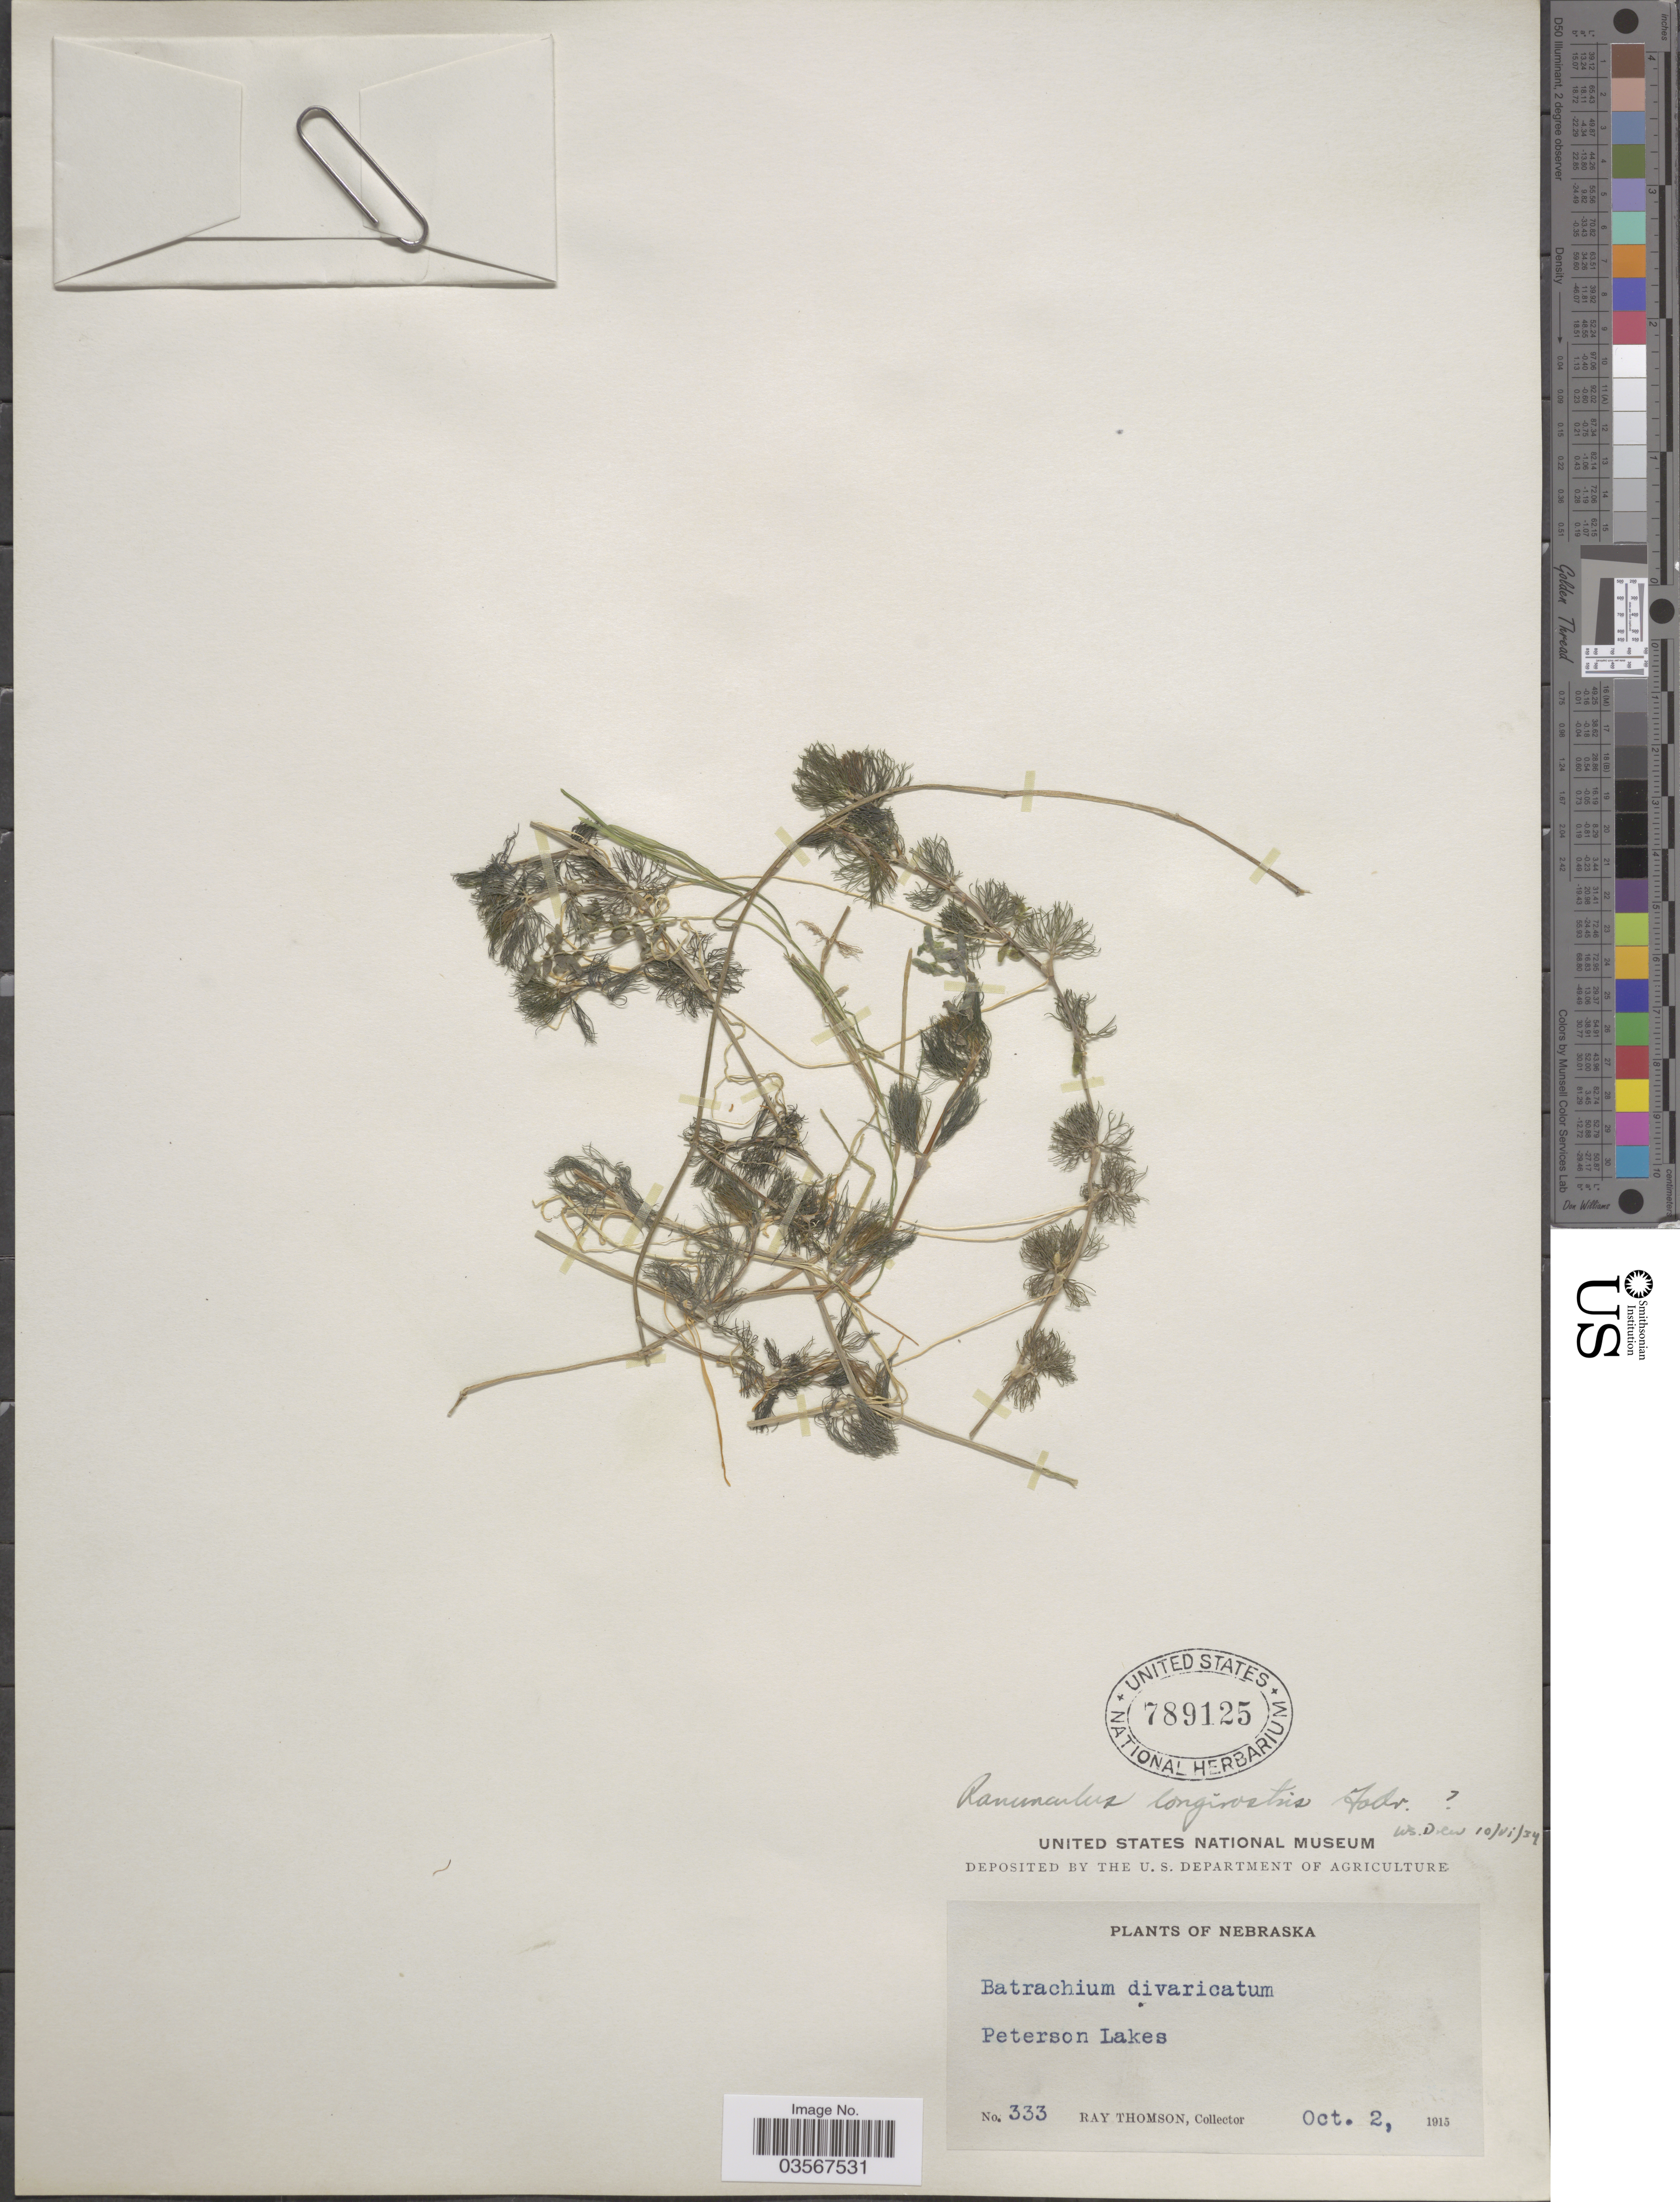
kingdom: Plantae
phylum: Tracheophyta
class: Magnoliopsida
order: Ranunculales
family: Ranunculaceae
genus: Ranunculus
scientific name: Ranunculus longirostris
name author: Godr.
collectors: R. Thomson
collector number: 333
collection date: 1915-10-02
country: United States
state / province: Nebraska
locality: Peterson Lakes.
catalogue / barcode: US 789125